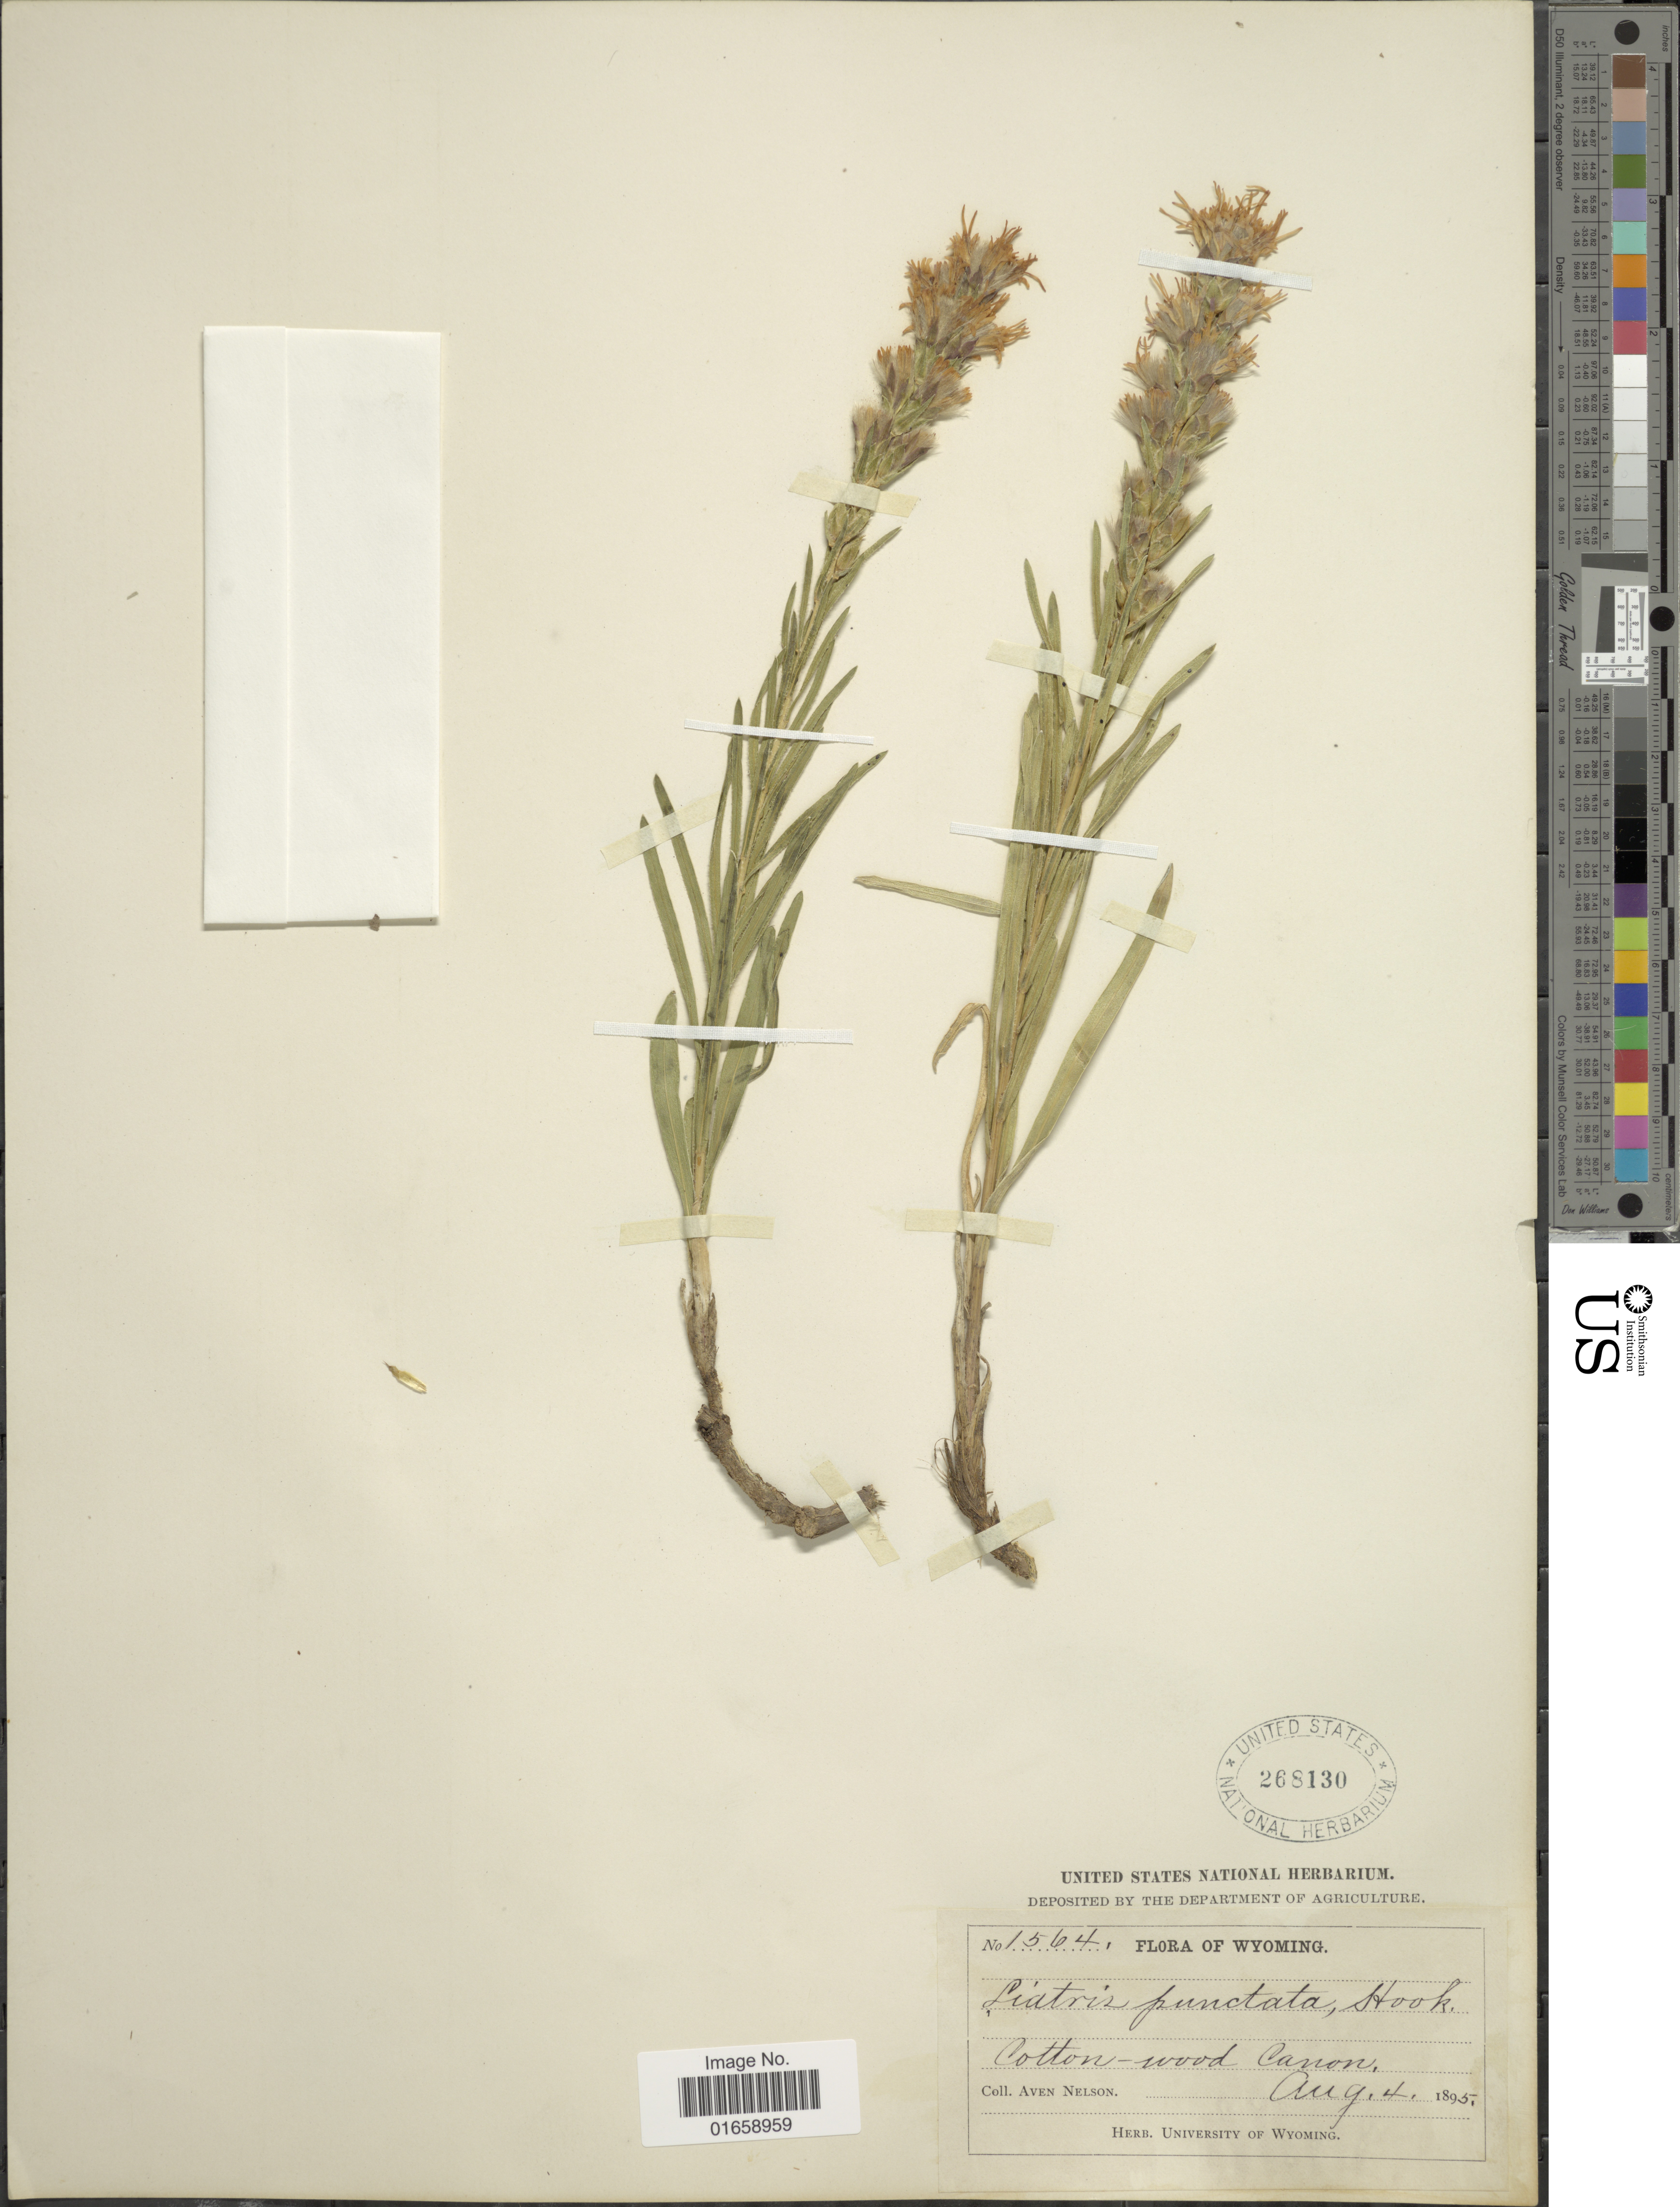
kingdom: Plantae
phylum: Tracheophyta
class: Magnoliopsida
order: Asterales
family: Asteraceae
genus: Liatris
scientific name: Liatris punctata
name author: Hook.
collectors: A. Nelson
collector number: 1564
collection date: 1895-08-04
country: United States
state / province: Wyoming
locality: Cotton-wood Canon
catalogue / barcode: US 268130